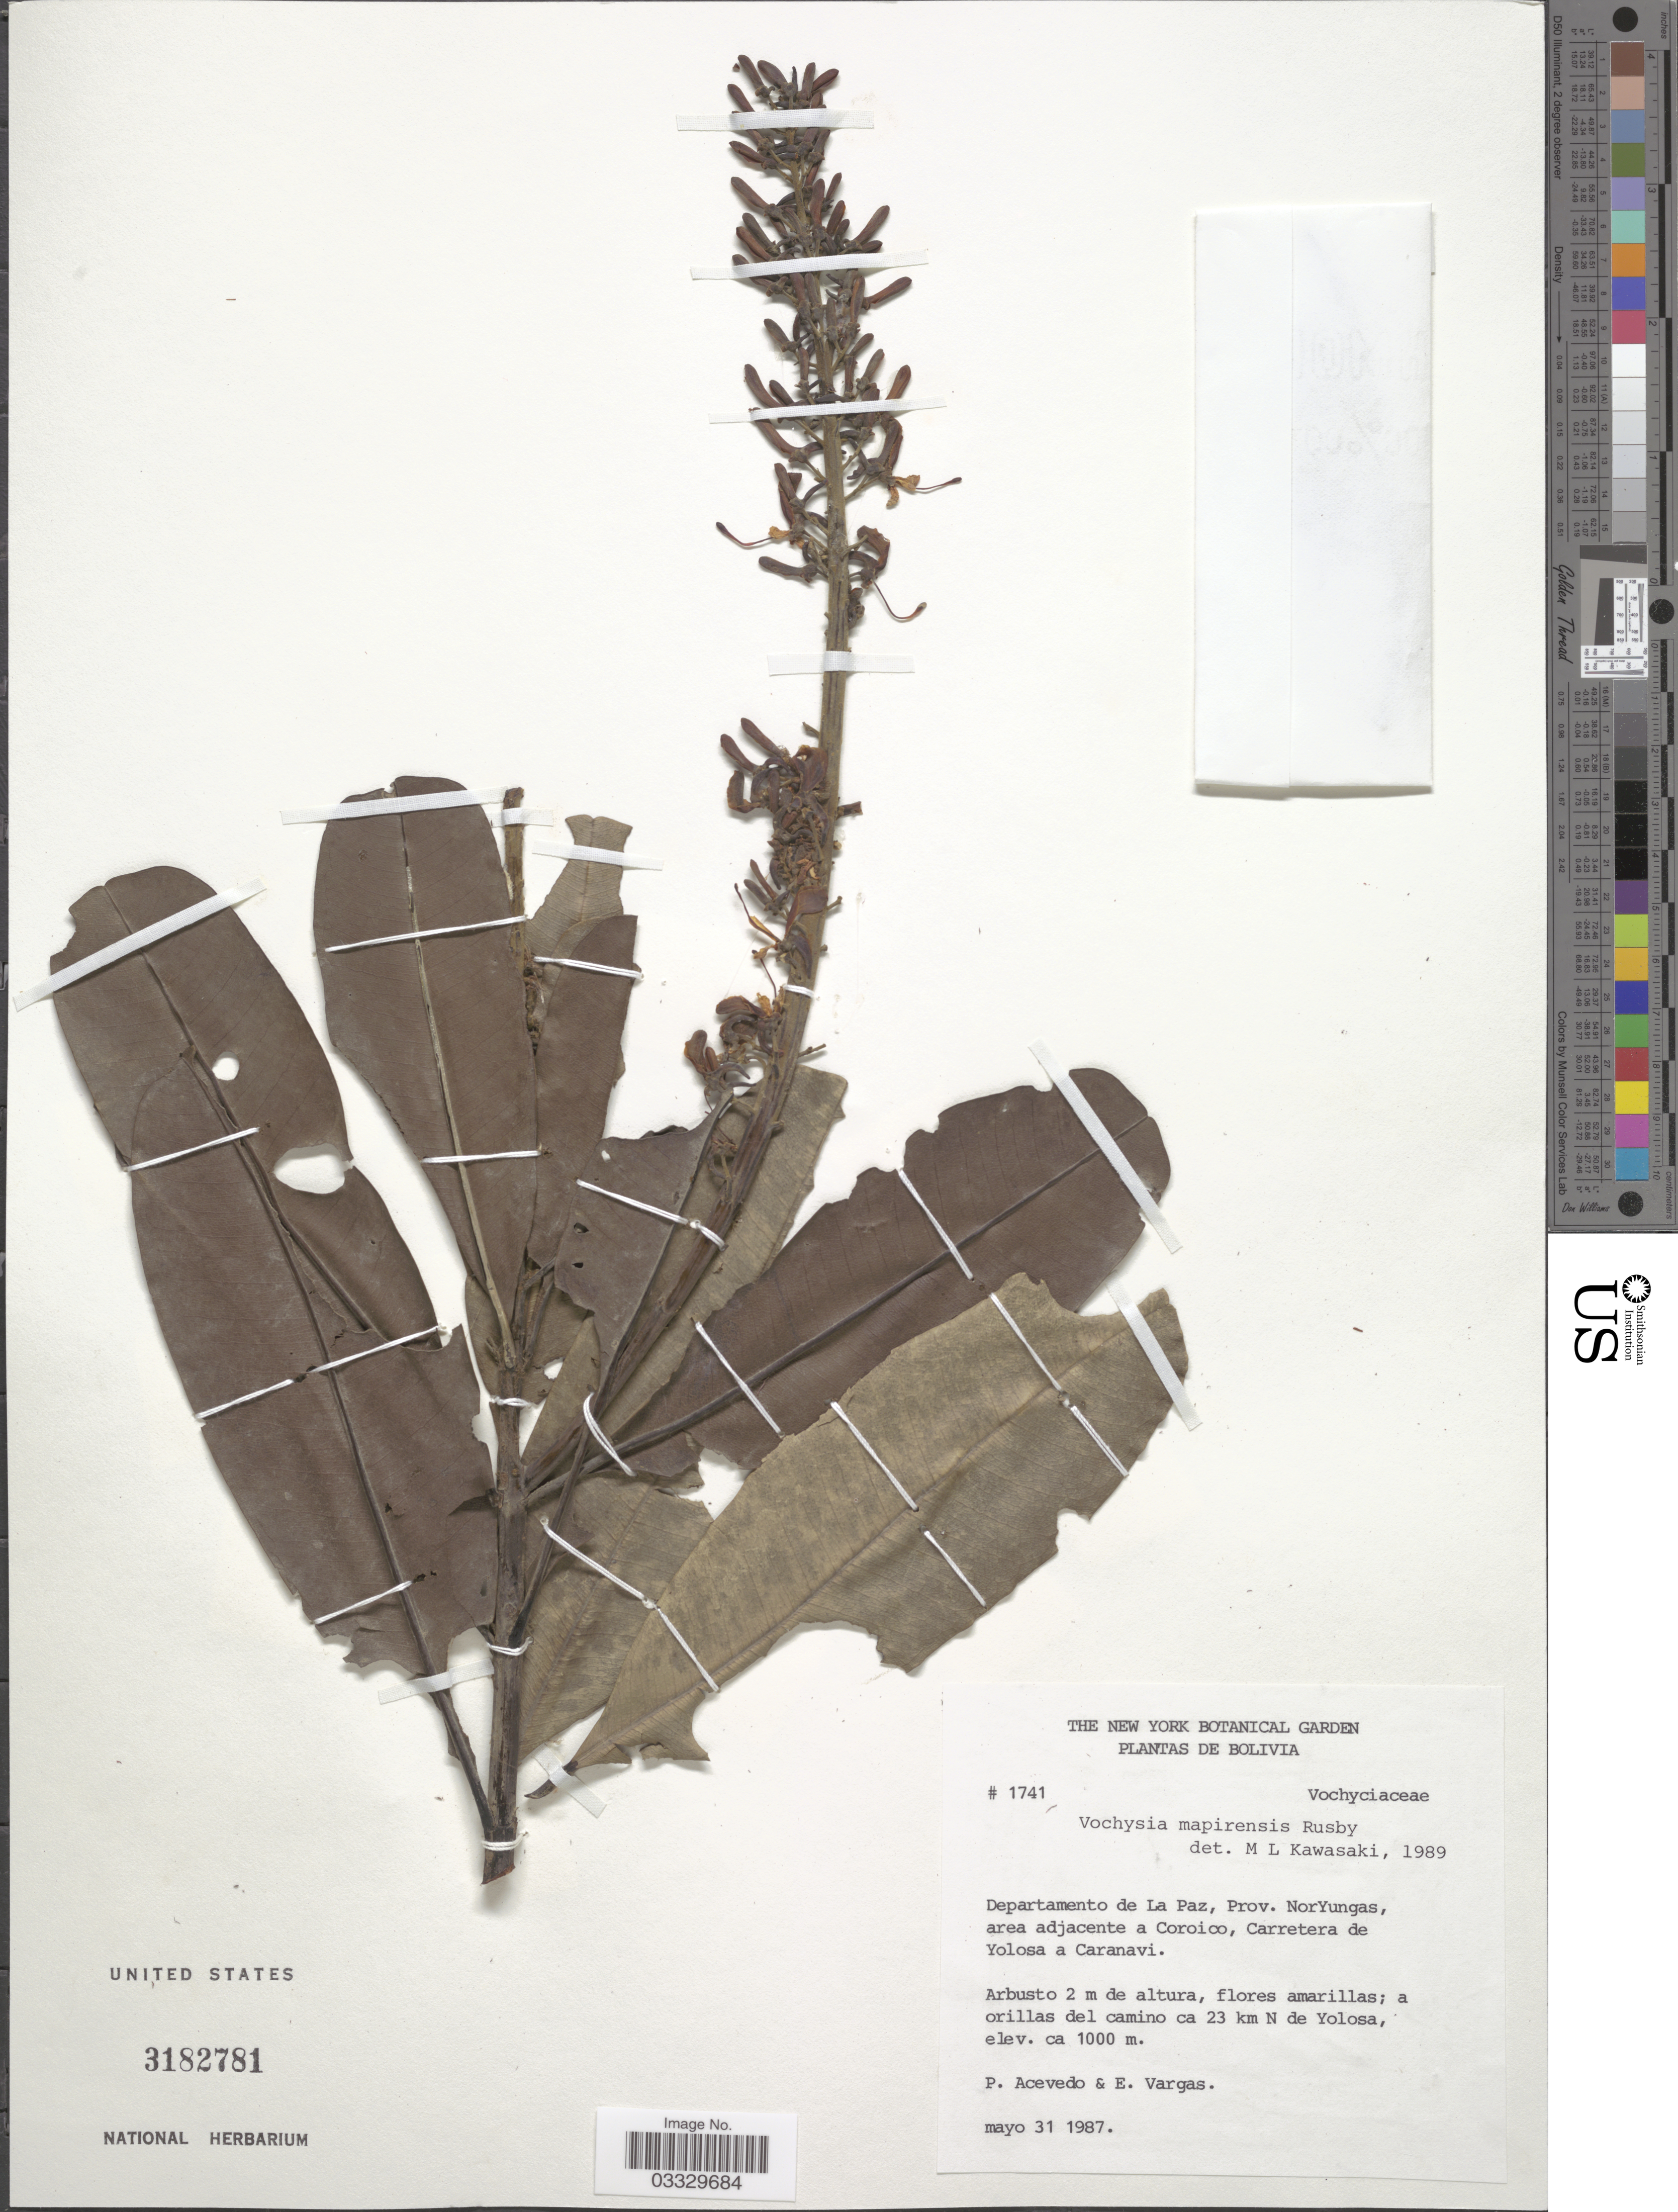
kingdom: Plantae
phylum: Tracheophyta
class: Magnoliopsida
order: Myrtales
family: Vochysiaceae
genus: Vochysia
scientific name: Vochysia mapirensis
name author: Rusby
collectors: P. Acevedo-Rodr. & E. Vargas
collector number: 1741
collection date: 1987-05-31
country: Bolivia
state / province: La Paz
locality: Departamento de La Paz, Prov. NorYungas, area adjacente a Coroico, Carretera de Yolosa a Caranavi. A orillas del camino ca 23 km N de Yolosa.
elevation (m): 1000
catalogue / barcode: US 3182781